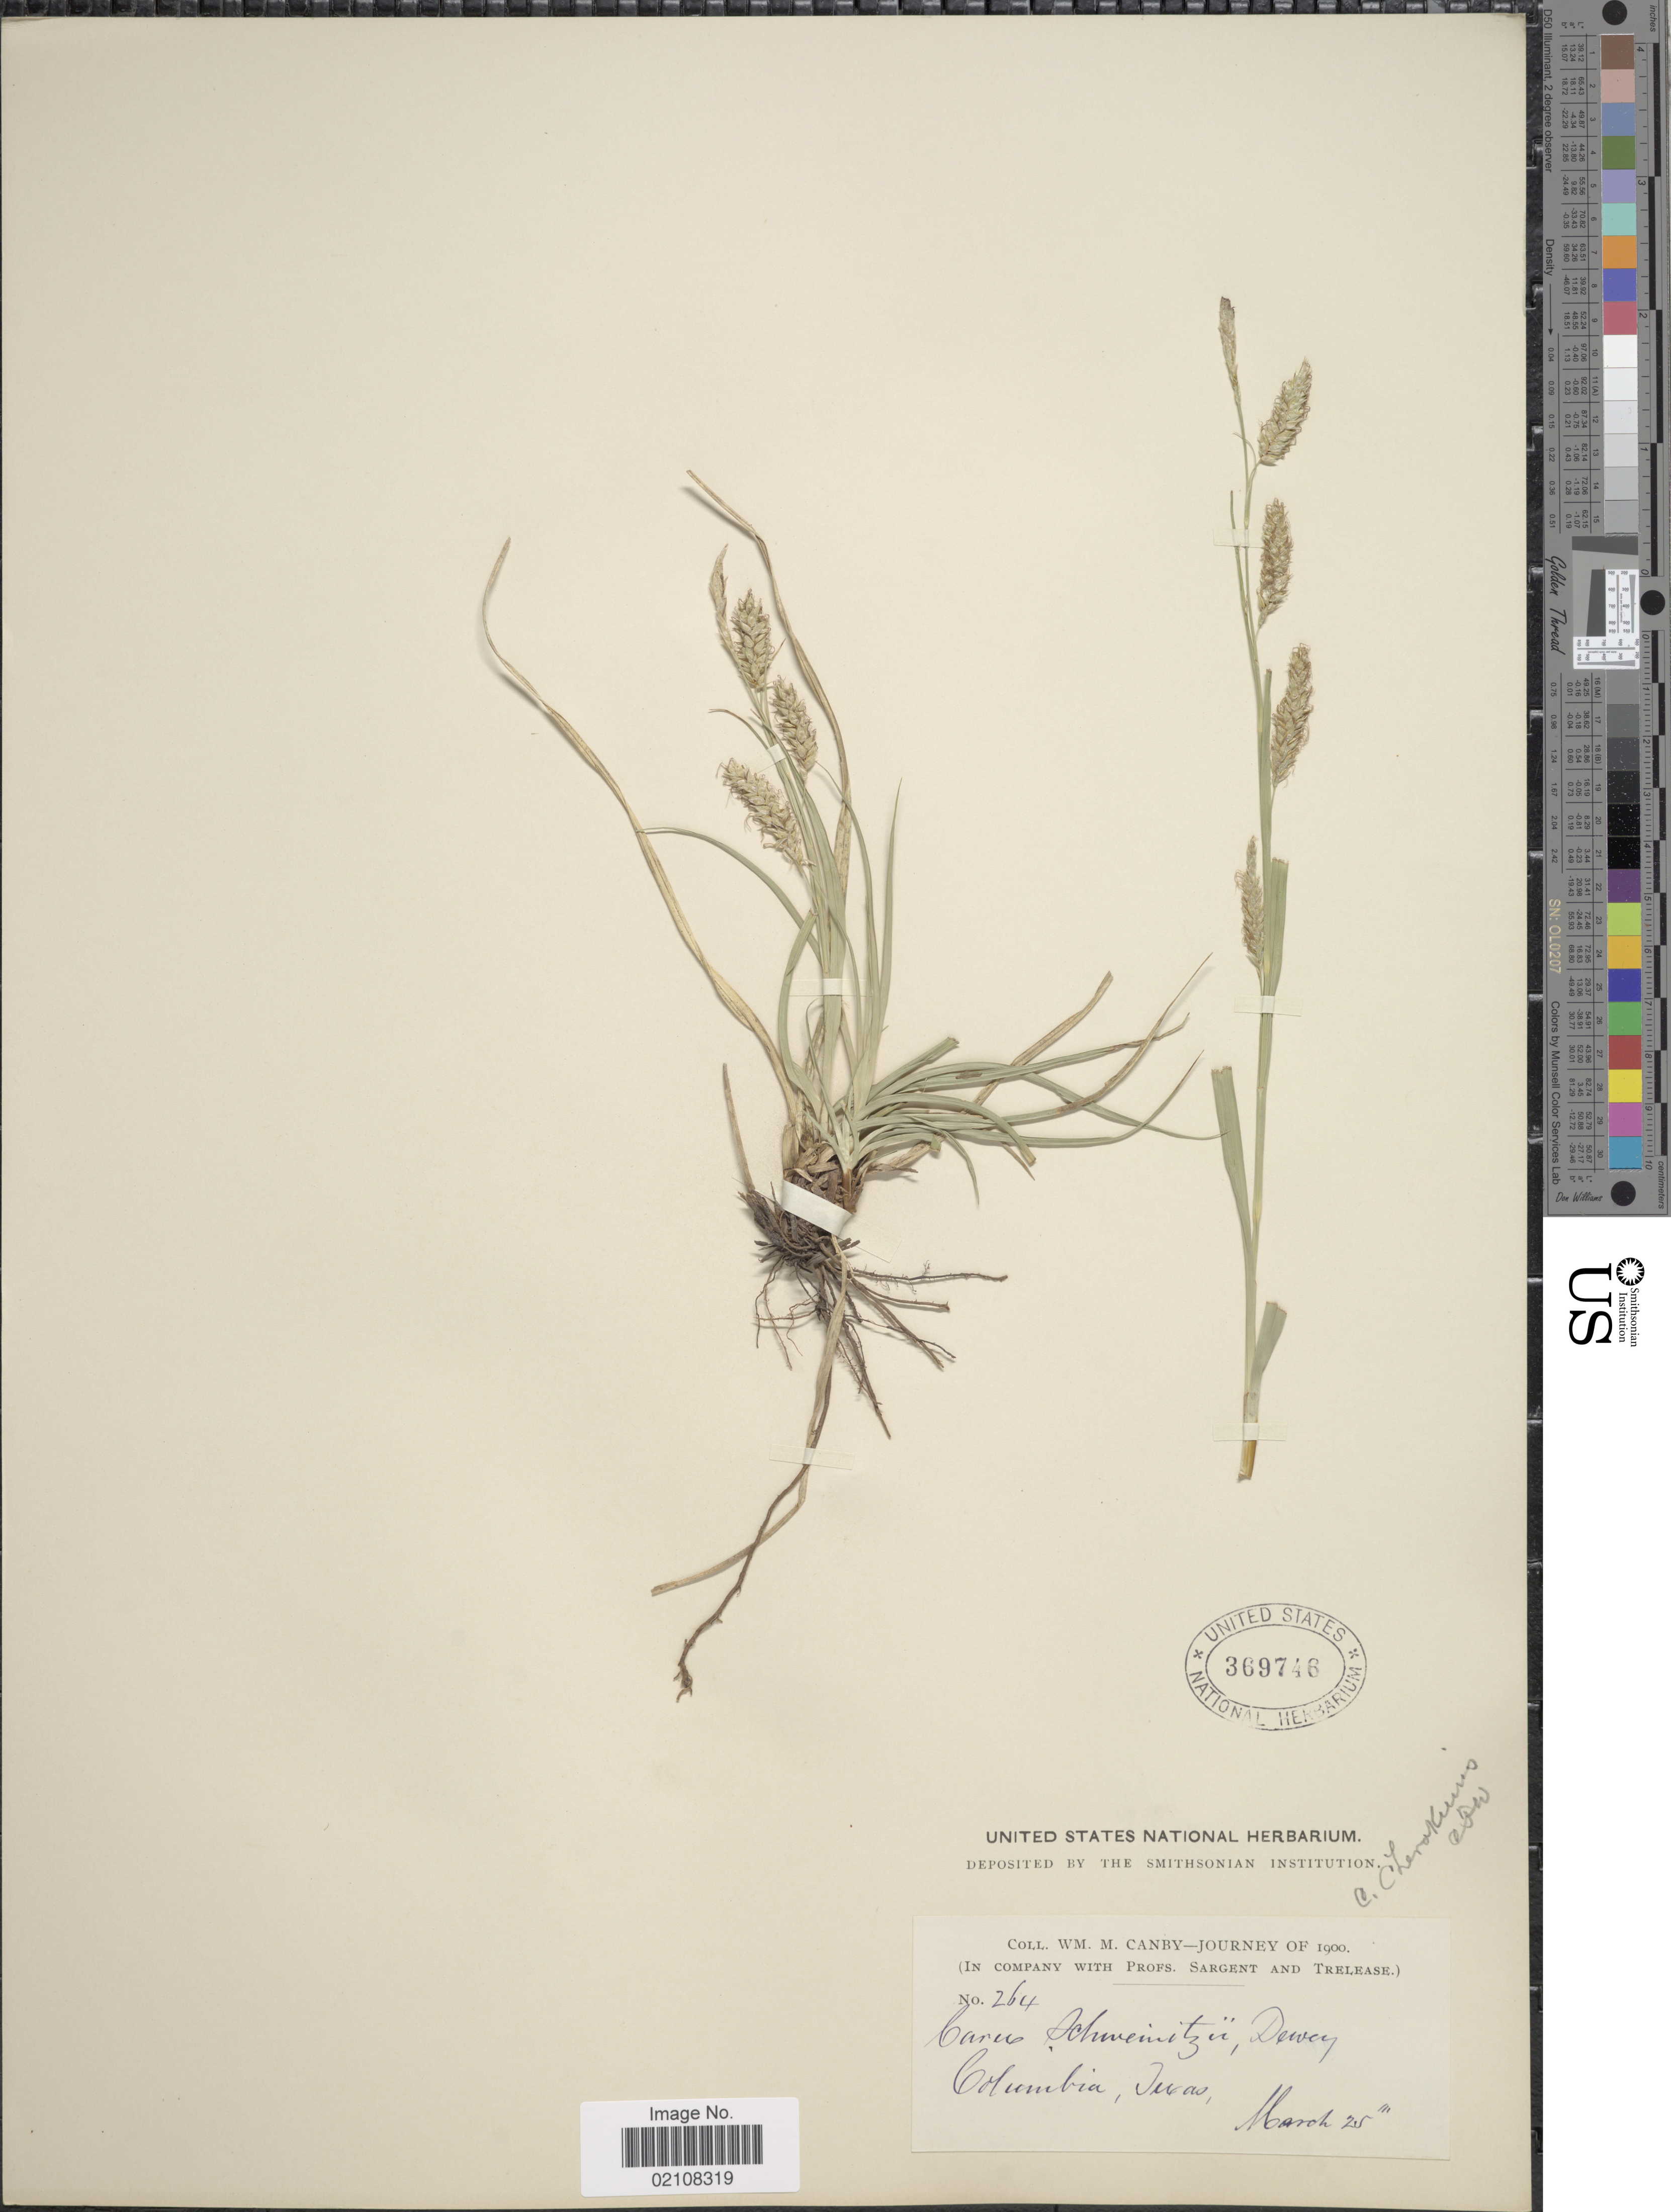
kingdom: Plantae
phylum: Tracheophyta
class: Liliopsida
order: Poales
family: Cyperaceae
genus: Carex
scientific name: Carex cherokeensis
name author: Schwein.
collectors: W. M. Canby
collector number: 264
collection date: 1900-03-25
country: United States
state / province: Texas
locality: Columbia, Texas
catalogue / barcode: US 369746